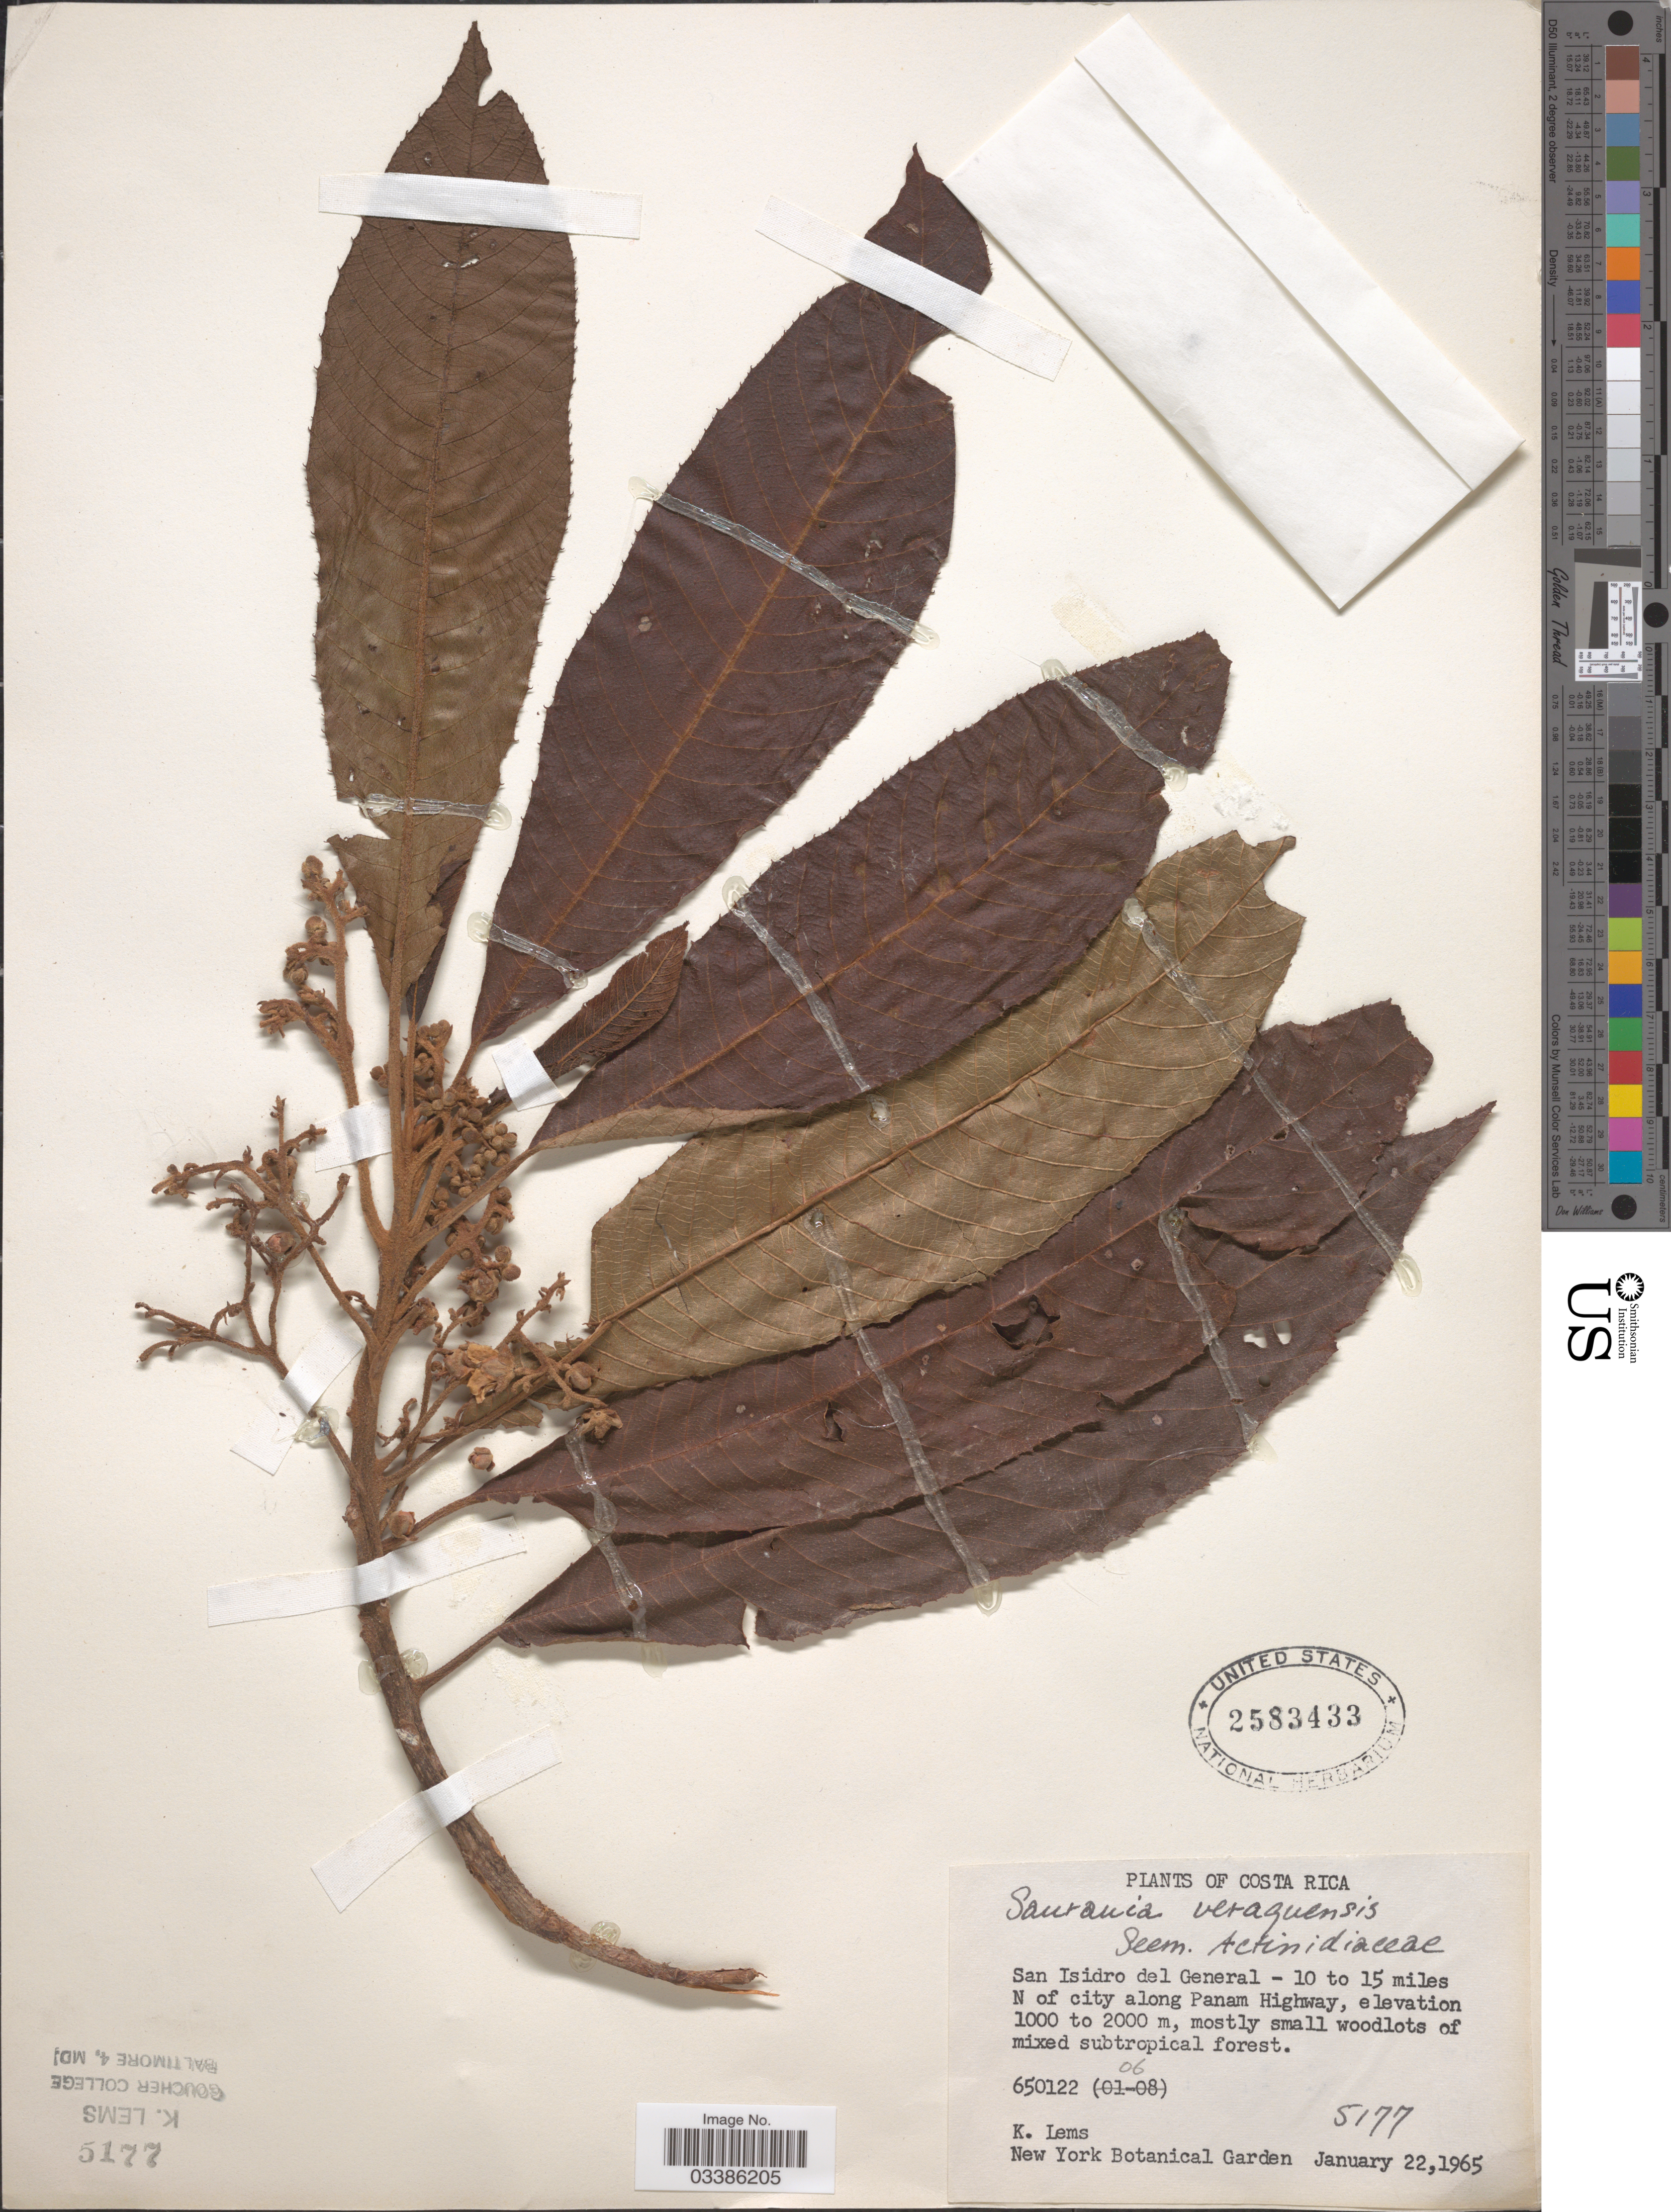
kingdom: Plantae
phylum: Tracheophyta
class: Magnoliopsida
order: Ericales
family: Actinidiaceae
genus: Saurauia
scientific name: Saurauia veraguasensis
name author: Seem.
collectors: K. Lems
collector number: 650122 (06)/5177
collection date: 1965-01-22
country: Costa Rica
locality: San Isidro del General - 10 to 15 miles N of city along Panam Highway.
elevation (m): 1000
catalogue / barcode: US 2583433